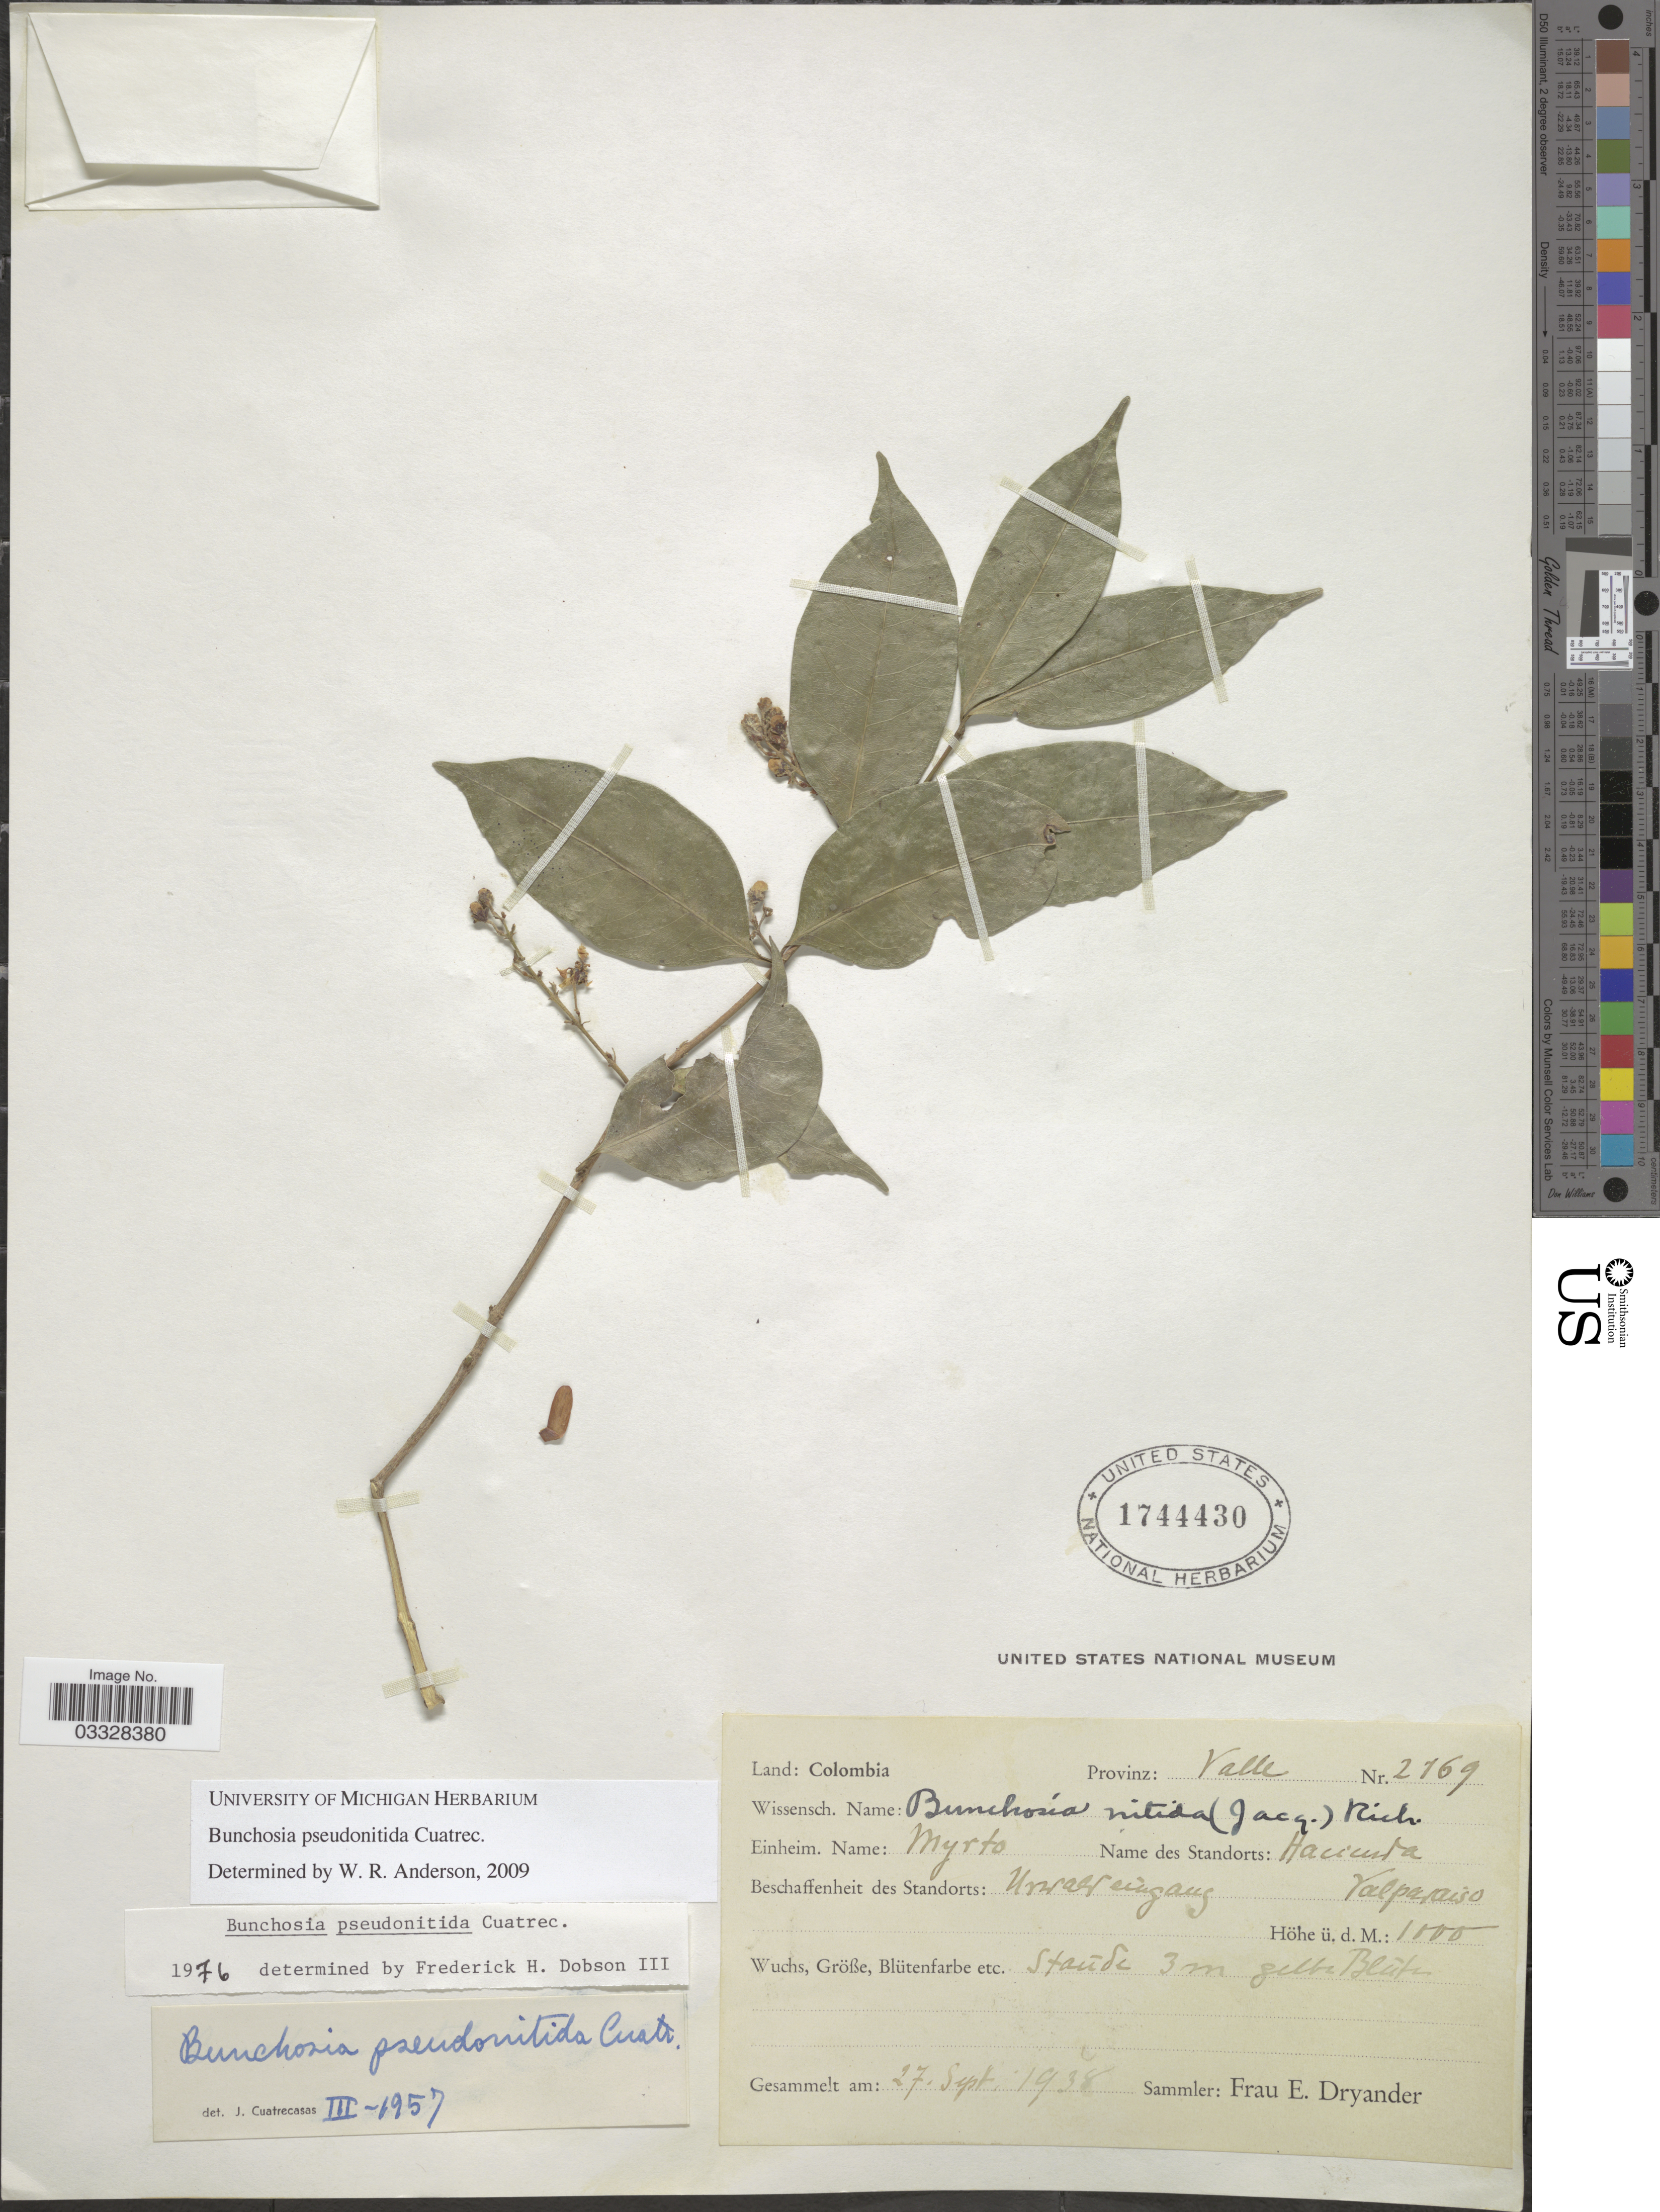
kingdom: Plantae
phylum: Tracheophyta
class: Magnoliopsida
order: Malpighiales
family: Malpighiaceae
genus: Bunchosia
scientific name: Bunchosia pseudonitida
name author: Cuatrec.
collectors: F. Dryander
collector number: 2769*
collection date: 1938-09-27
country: Colombia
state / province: Valle del Cauca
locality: Valle. Urwald eingang, Hacienda Valparaiso.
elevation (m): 1000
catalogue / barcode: US 1744430